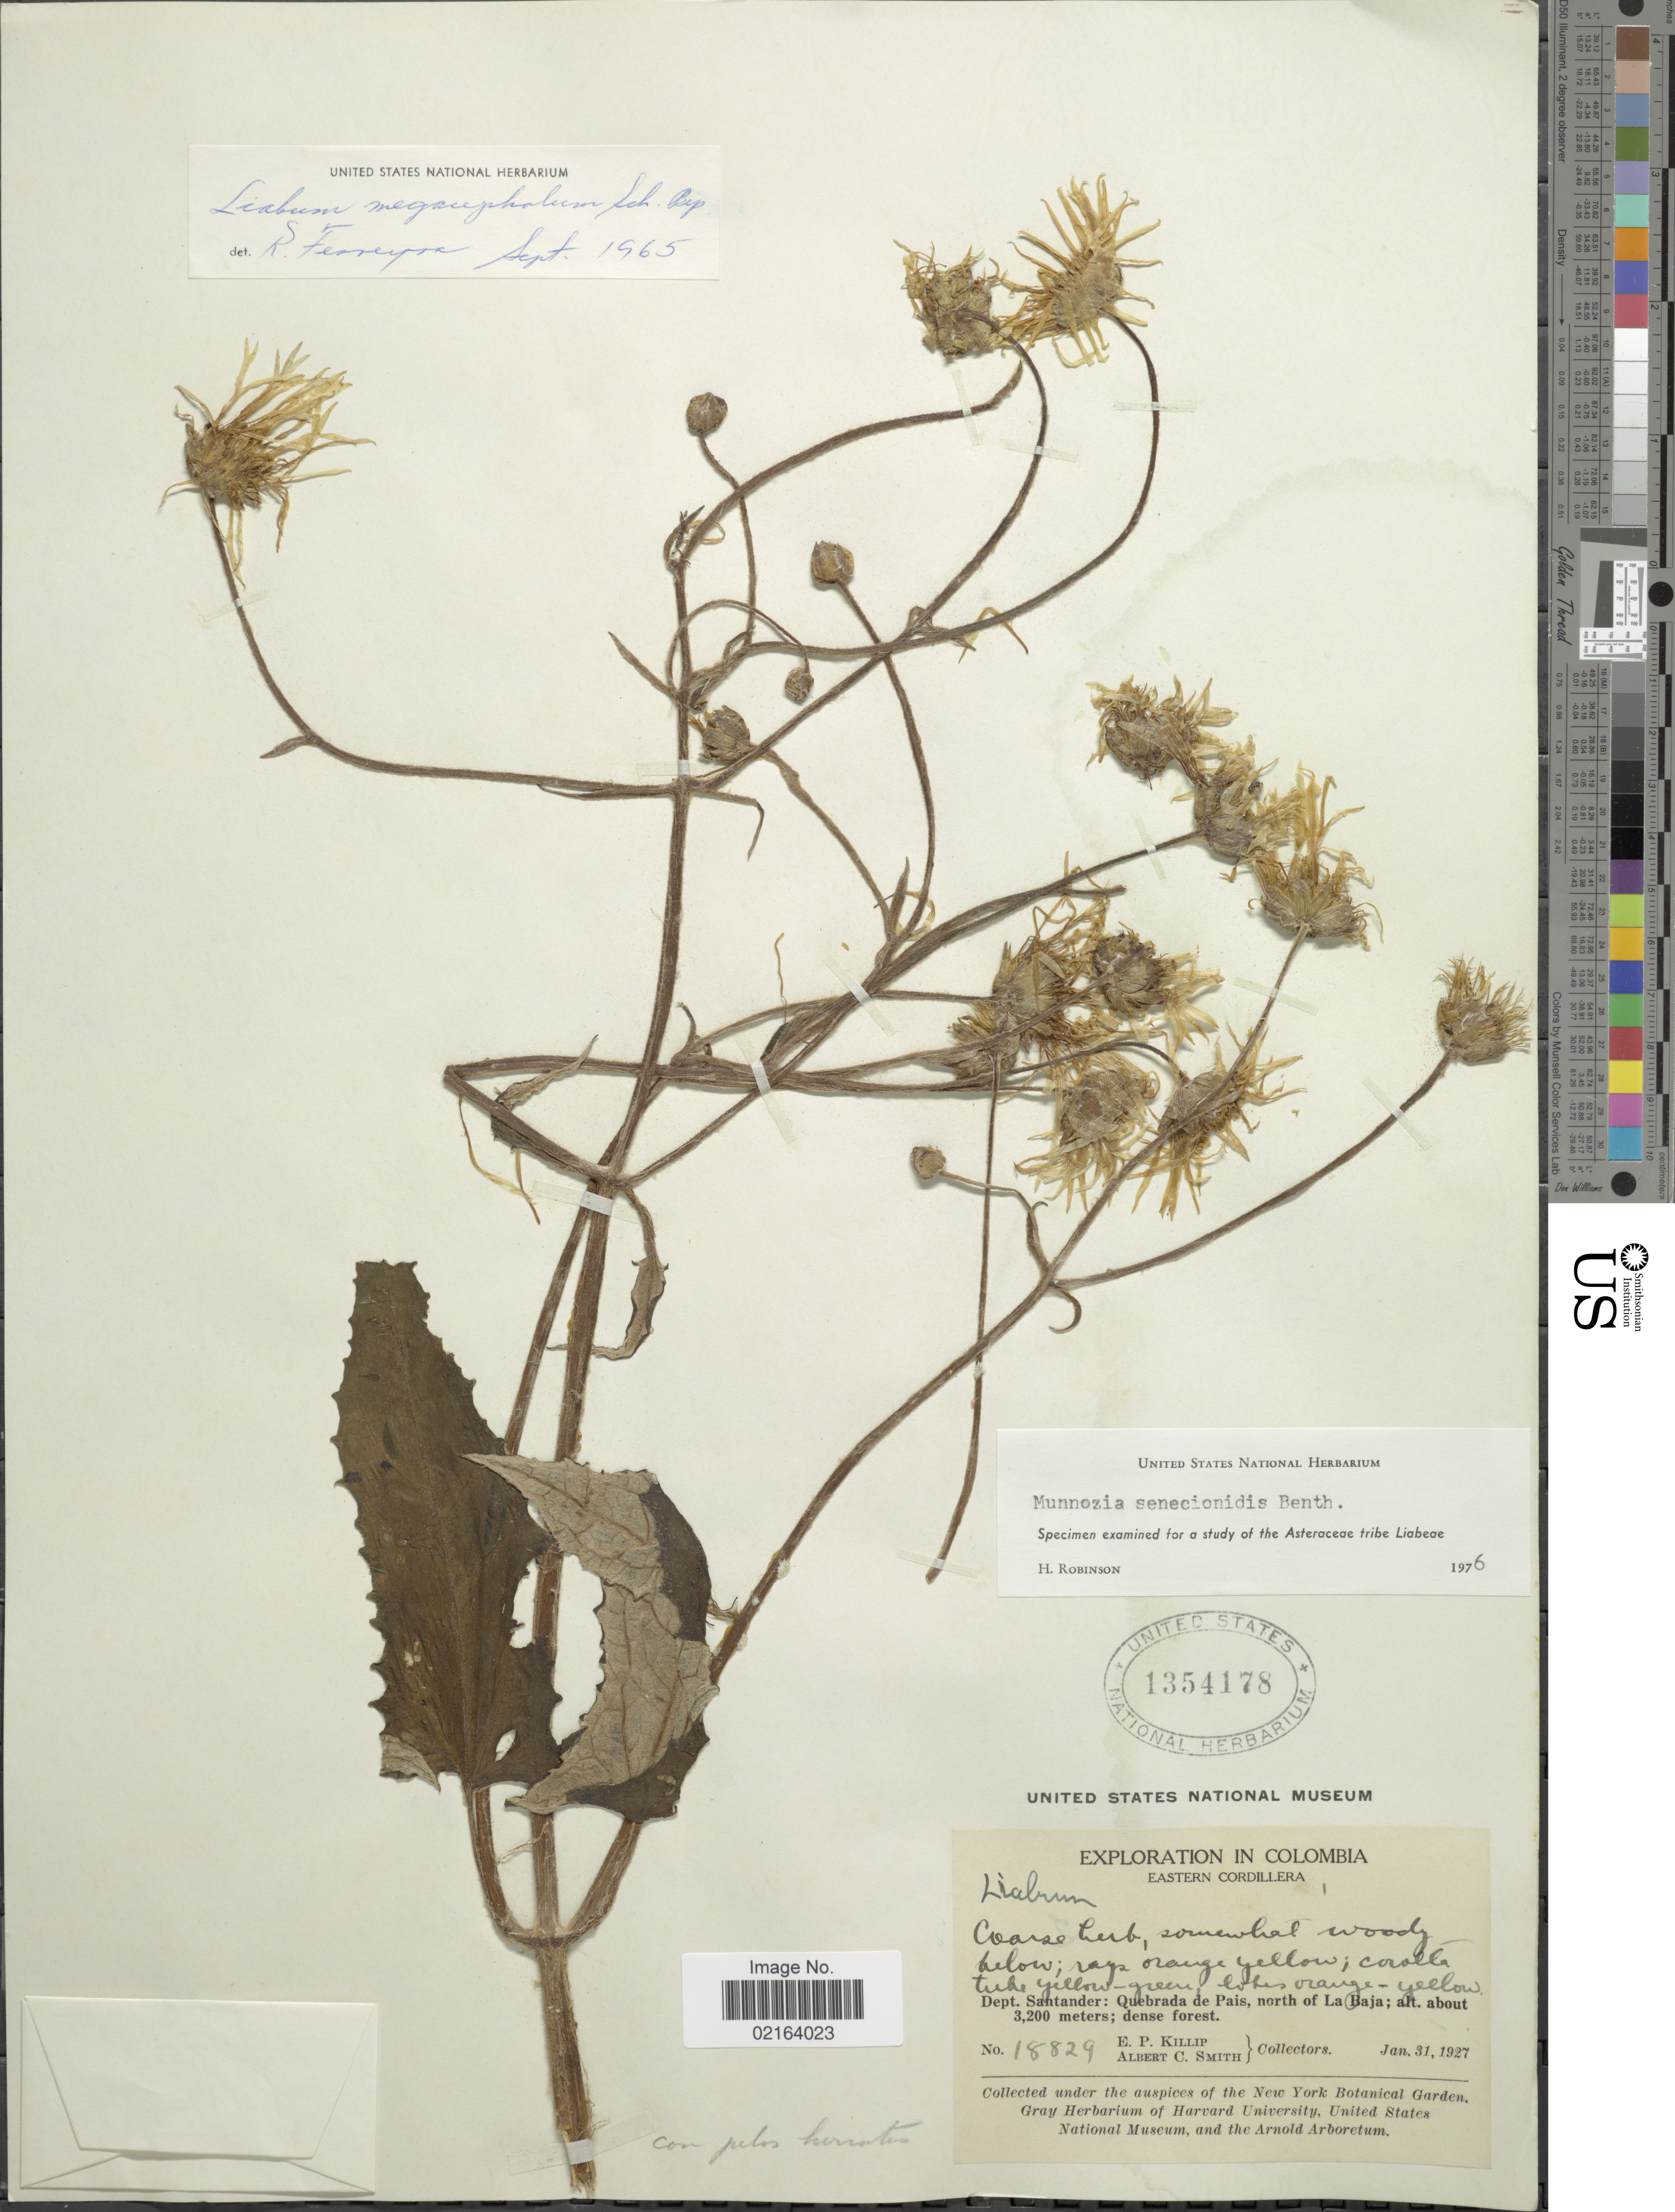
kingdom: Plantae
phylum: Tracheophyta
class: Magnoliopsida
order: Asterales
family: Asteraceae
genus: Munnozia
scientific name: Munnozia senecionidis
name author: Benth.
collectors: E. P. Killip & A. C. Smith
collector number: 18829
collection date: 1927-01-31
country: Colombia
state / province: Santander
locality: Eastern Cordillera, Dept. Santander: Quebrada de Pais, north of La Baja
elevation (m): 3200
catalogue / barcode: US 1354178